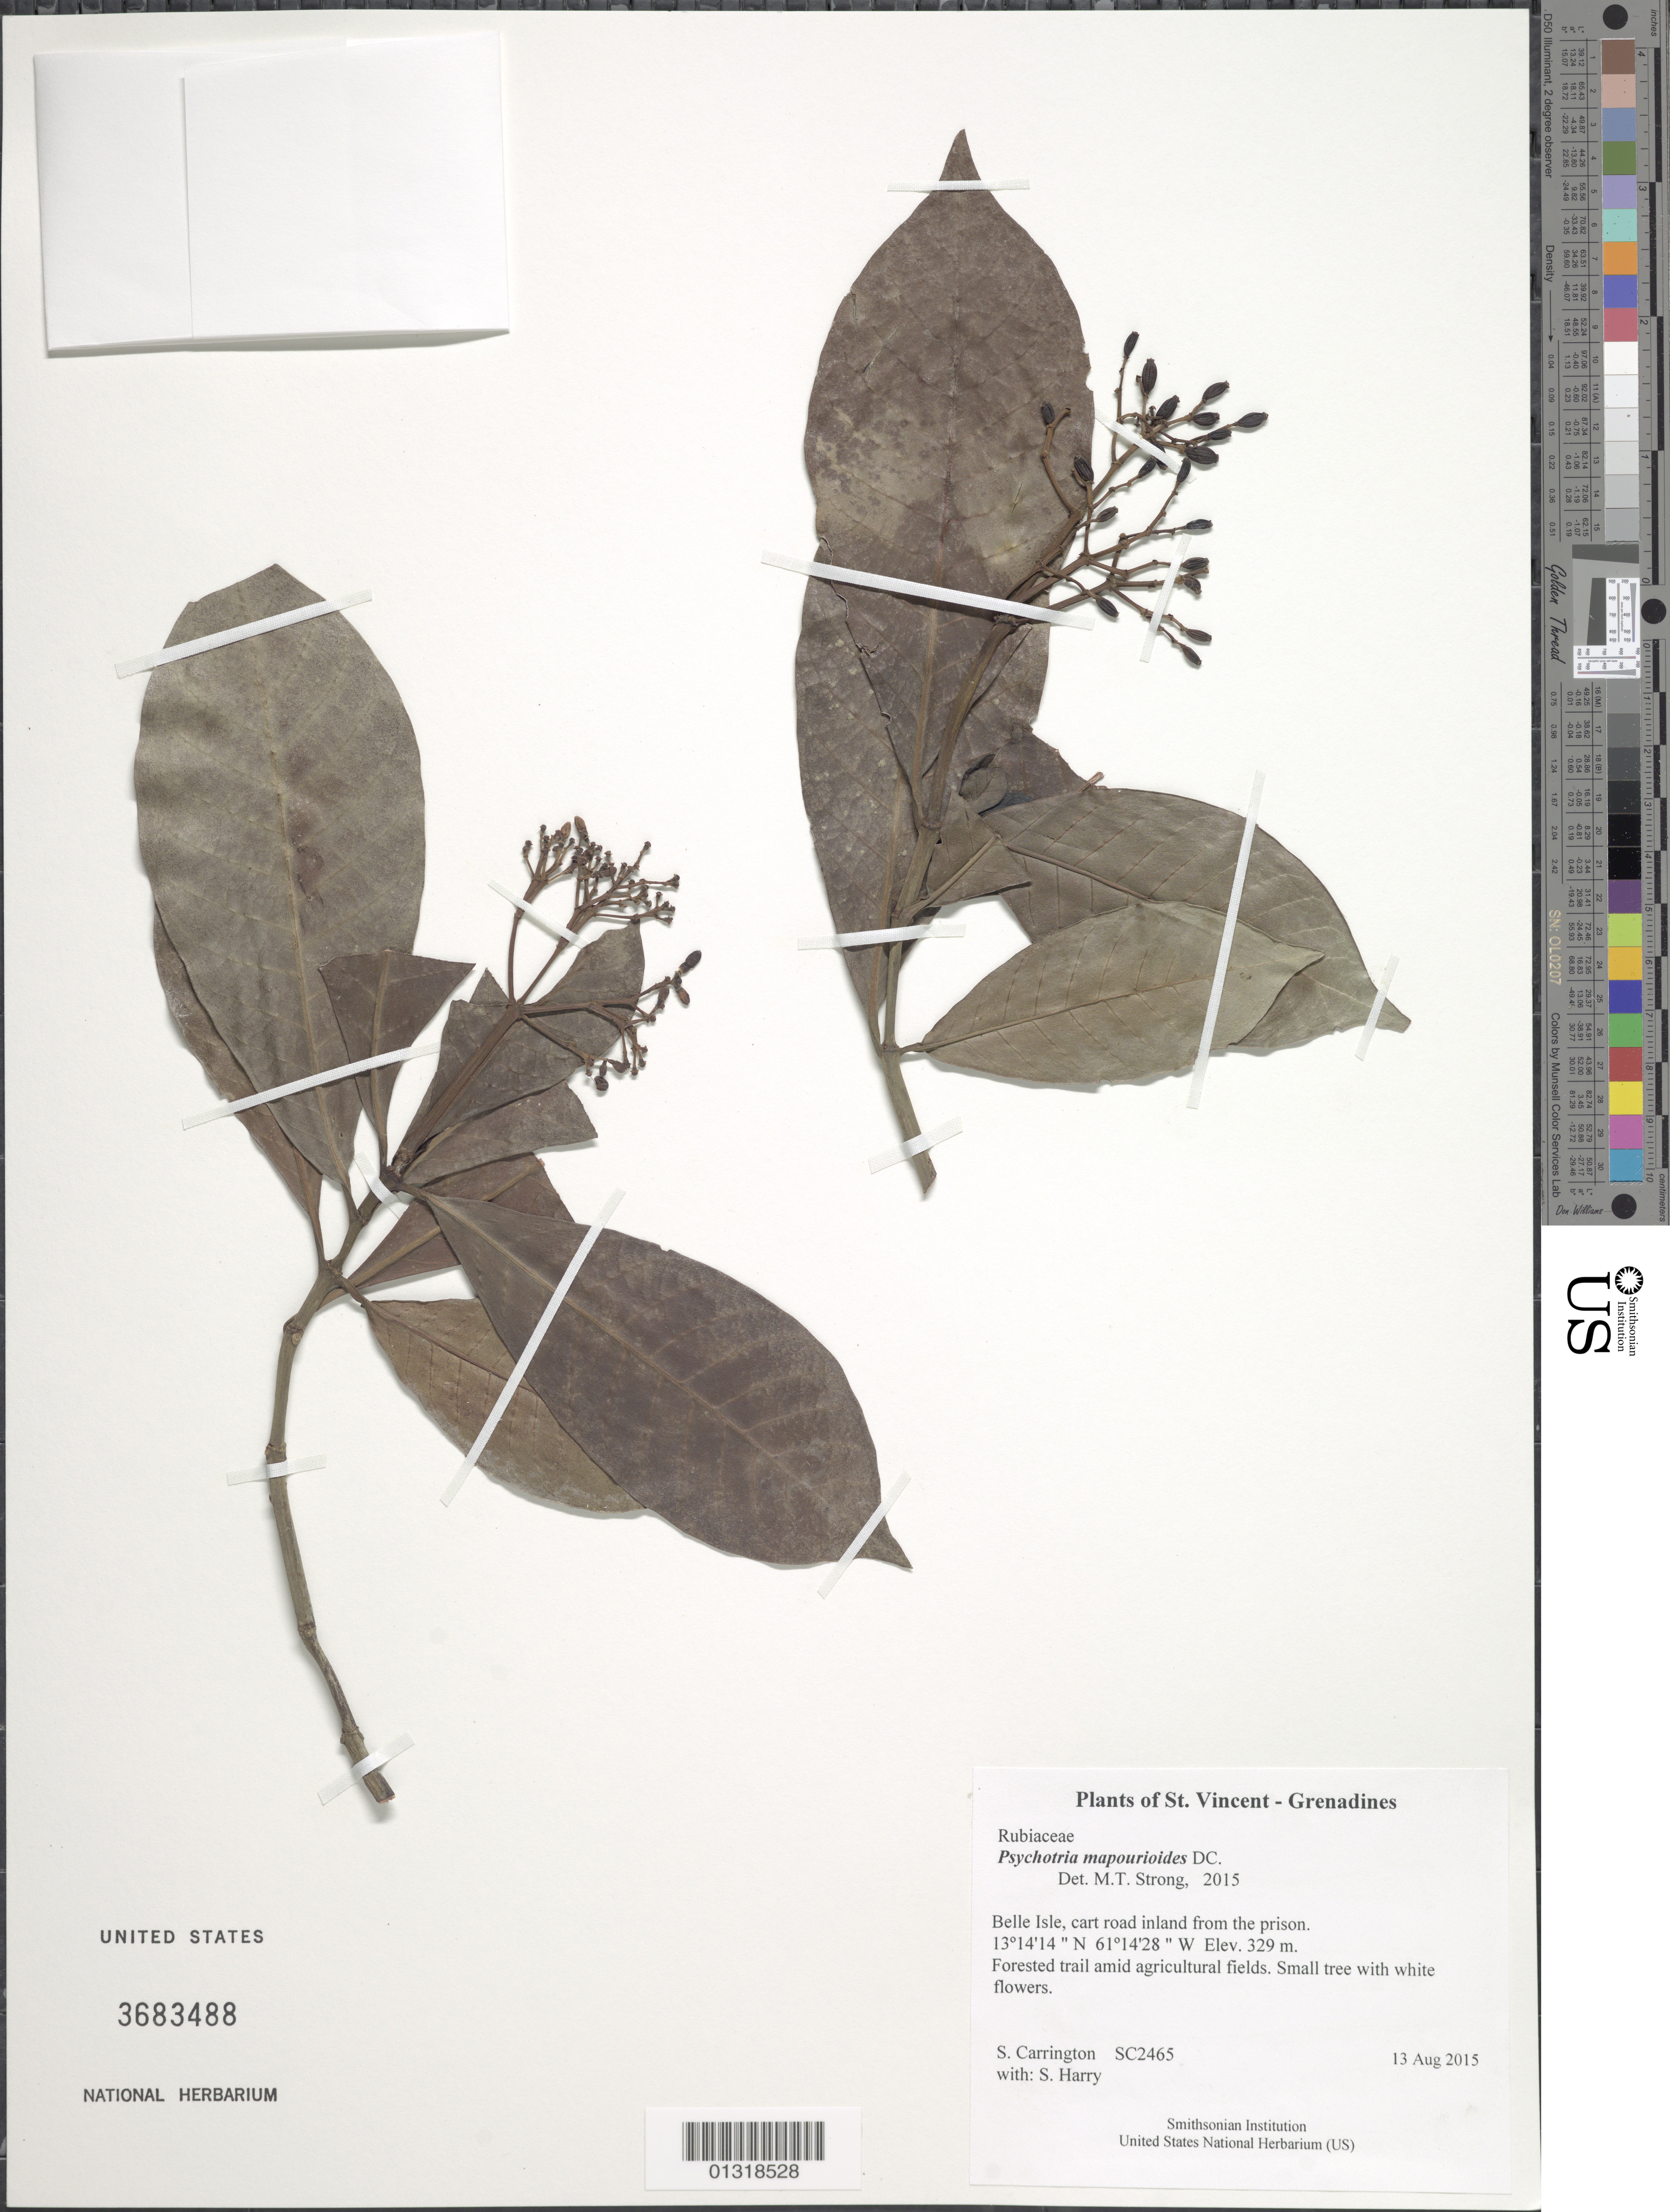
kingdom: Plantae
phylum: Tracheophyta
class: Magnoliopsida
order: Gentianales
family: Rubiaceae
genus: Psychotria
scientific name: Psychotria mapourioides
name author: DC.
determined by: Strong, M. T., (US), Smithsonian Institution - National Museum of Natural History (UNITED STATES)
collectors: C. M. S. Carrington & S. Harry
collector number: SC2465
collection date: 2015-08-13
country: St. Vincent - Grenadines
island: St Vincent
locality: BelleIsle, cart road inland from the prison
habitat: Forested trail amid agricultural fields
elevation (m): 329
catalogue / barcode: US 3683488